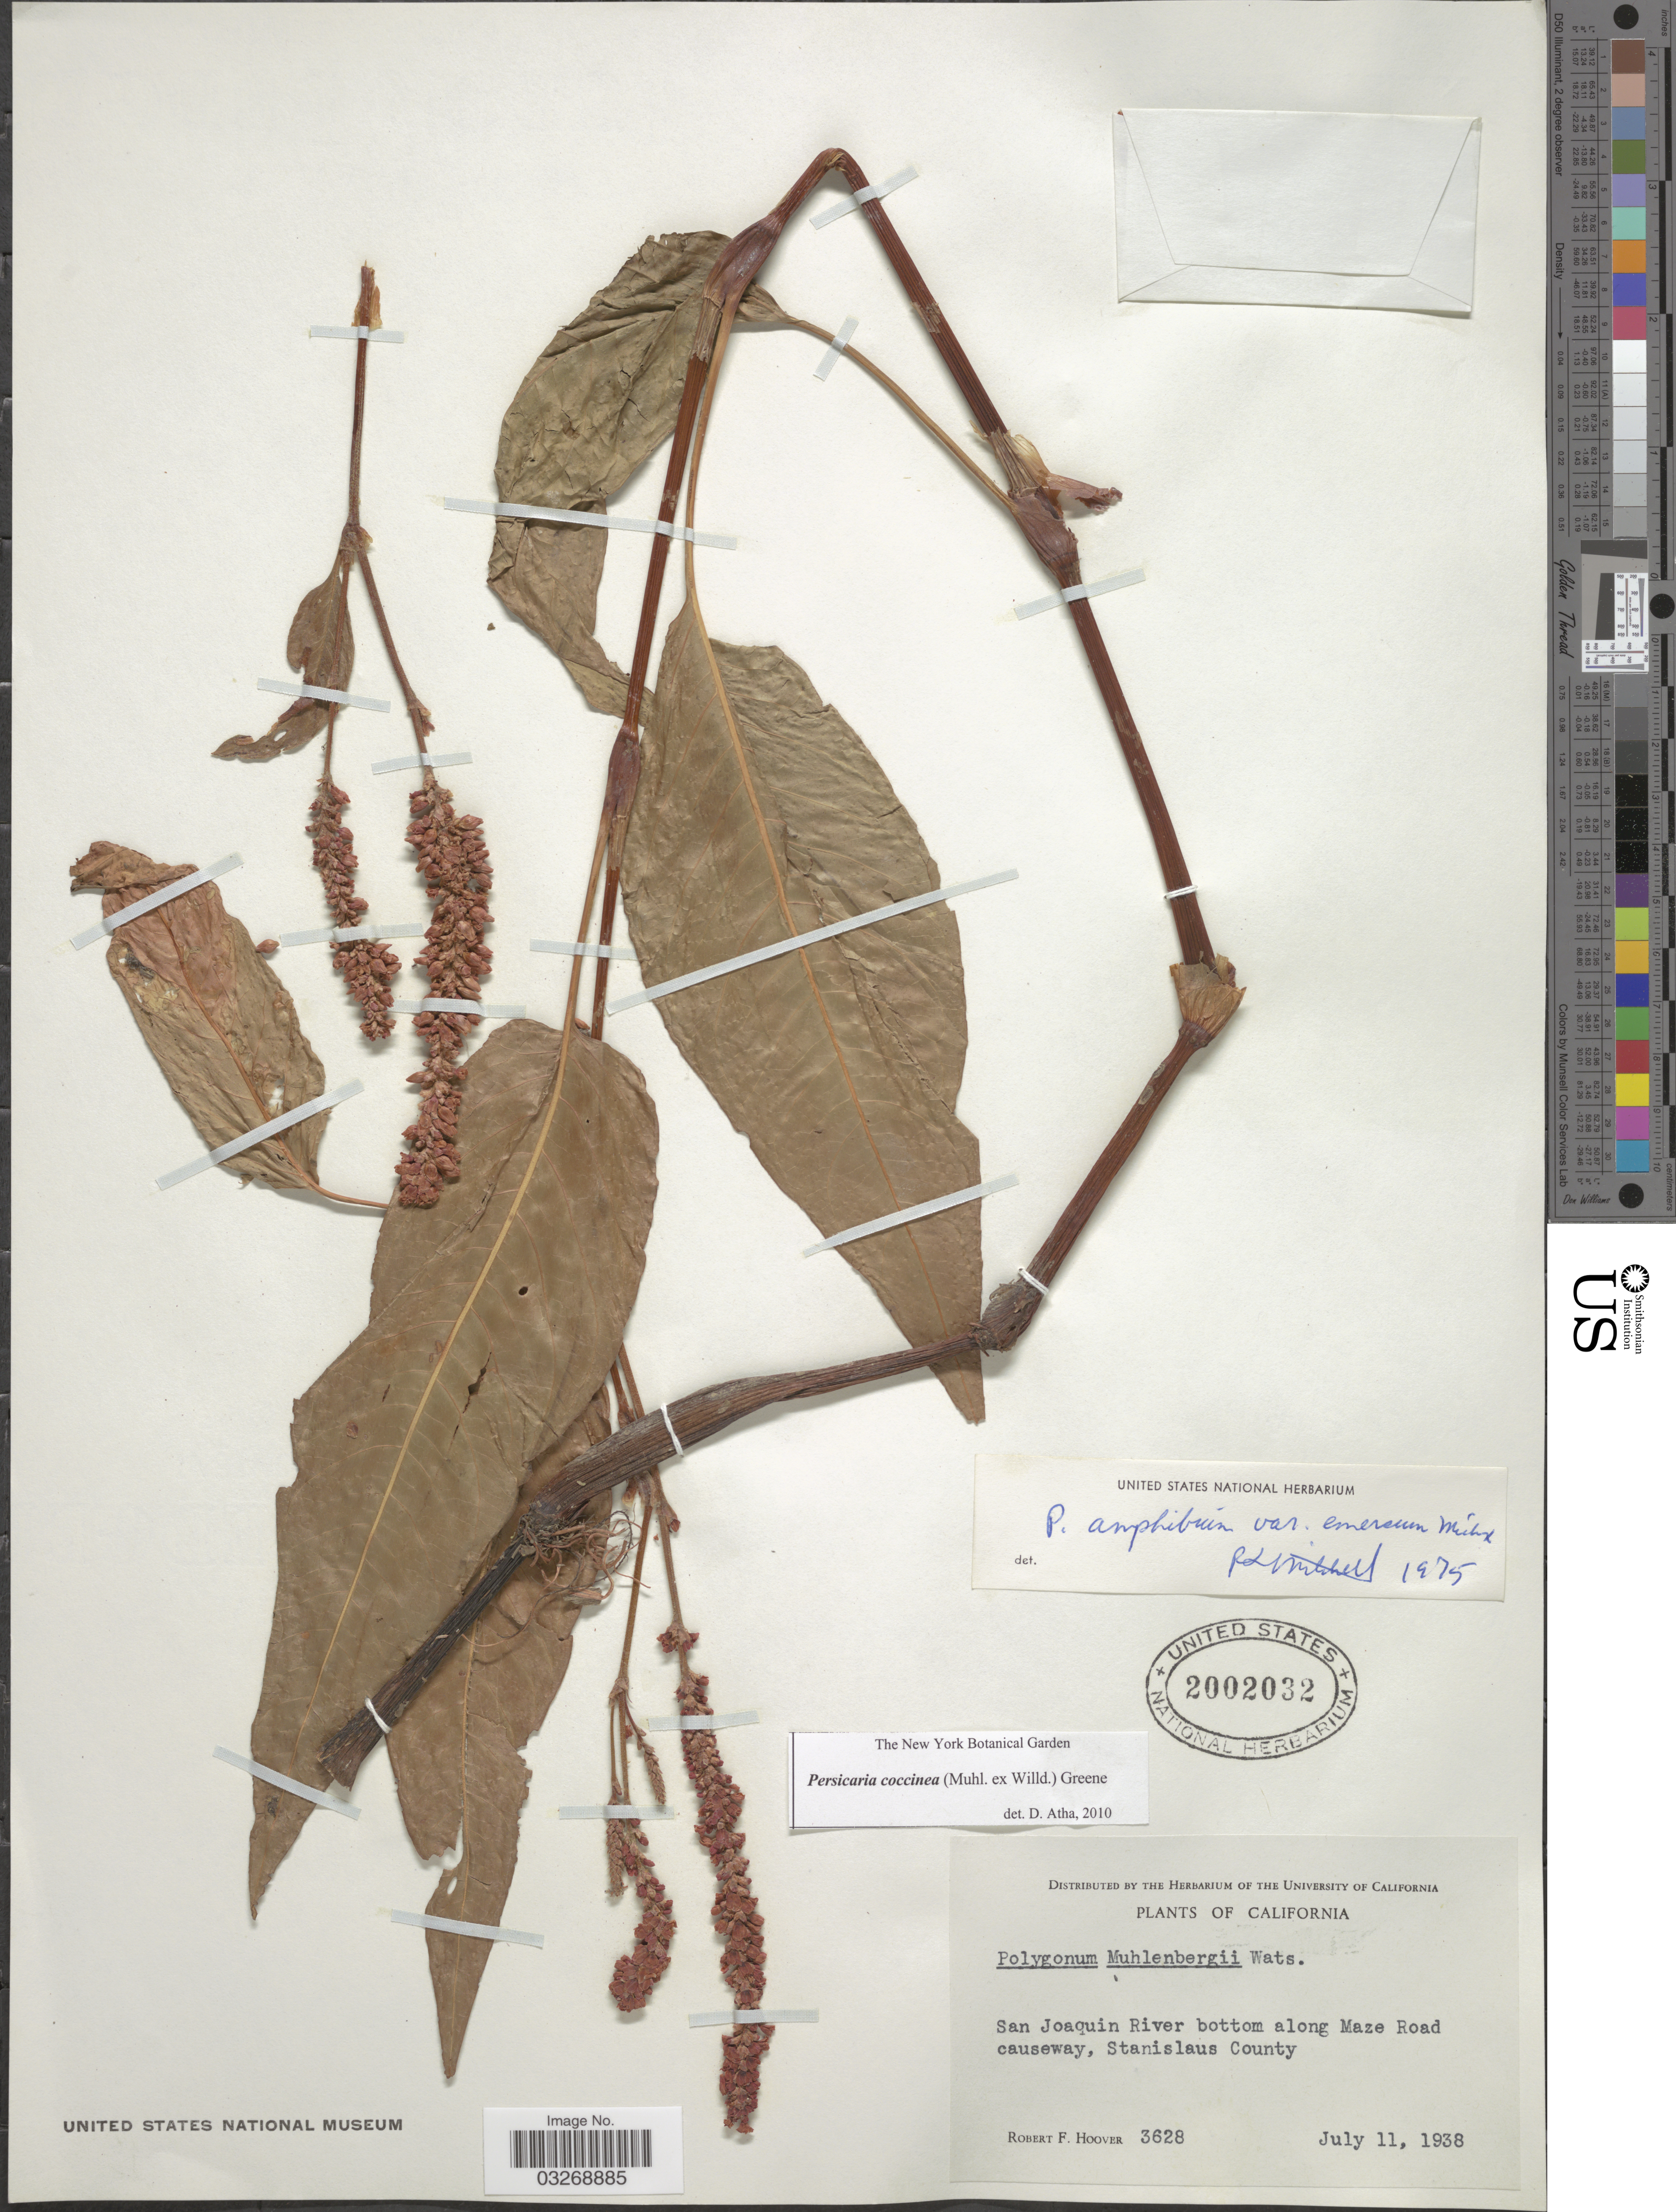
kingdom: Plantae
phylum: Tracheophyta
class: Magnoliopsida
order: Caryophyllales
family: Polygonaceae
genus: Persicaria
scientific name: Persicaria coccinea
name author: (Muhl. ex Willd.) Greene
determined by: Atha, D. E.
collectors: R. F. Hoover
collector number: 3628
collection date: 1938-07-11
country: United States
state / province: California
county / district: Stanislaus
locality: San Joaquin River bottom along Maze Road causeway, Stanislaus County.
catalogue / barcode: US 2002032